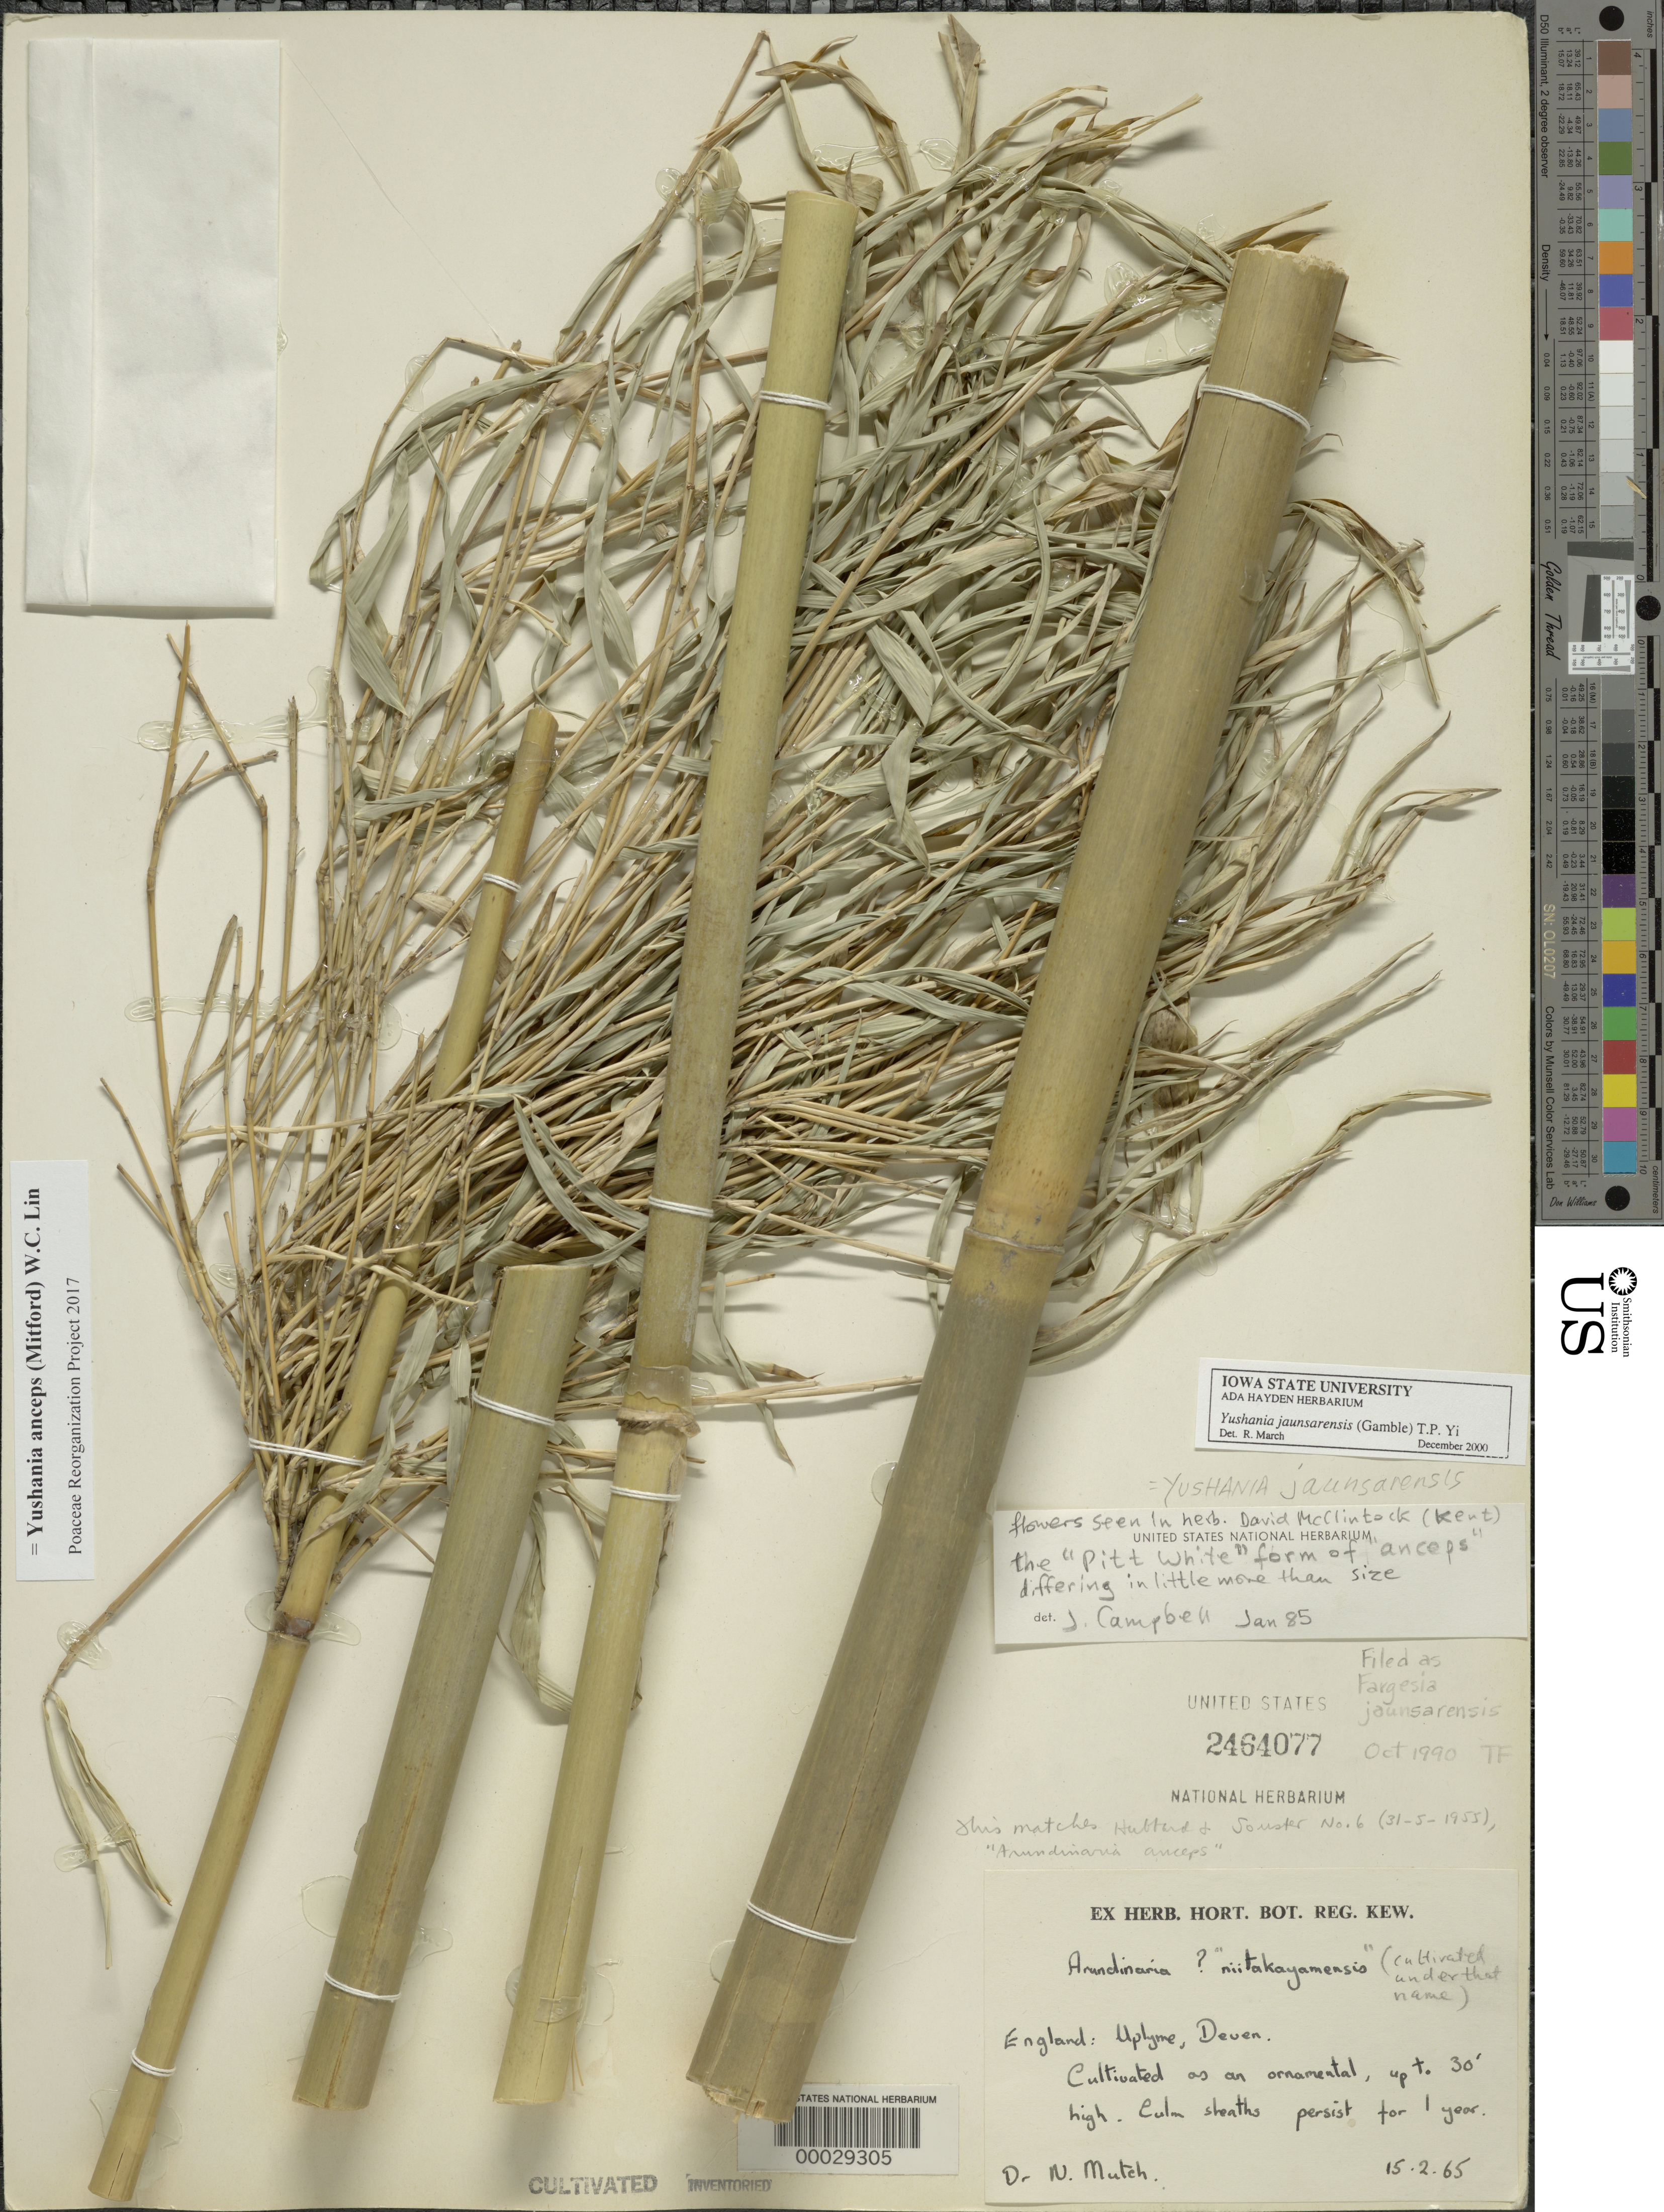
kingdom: Plantae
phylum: Tracheophyta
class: Liliopsida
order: Poales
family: Poaceae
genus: Yushania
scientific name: Yushania anceps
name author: (Mitford) W.C. Lin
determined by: Poaceae Reorganization Project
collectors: N. Mutch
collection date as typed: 15 Feb 1965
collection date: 1965-02-15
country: United Kingdom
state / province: England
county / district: Devonshire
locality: Uplyme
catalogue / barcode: US 2464077